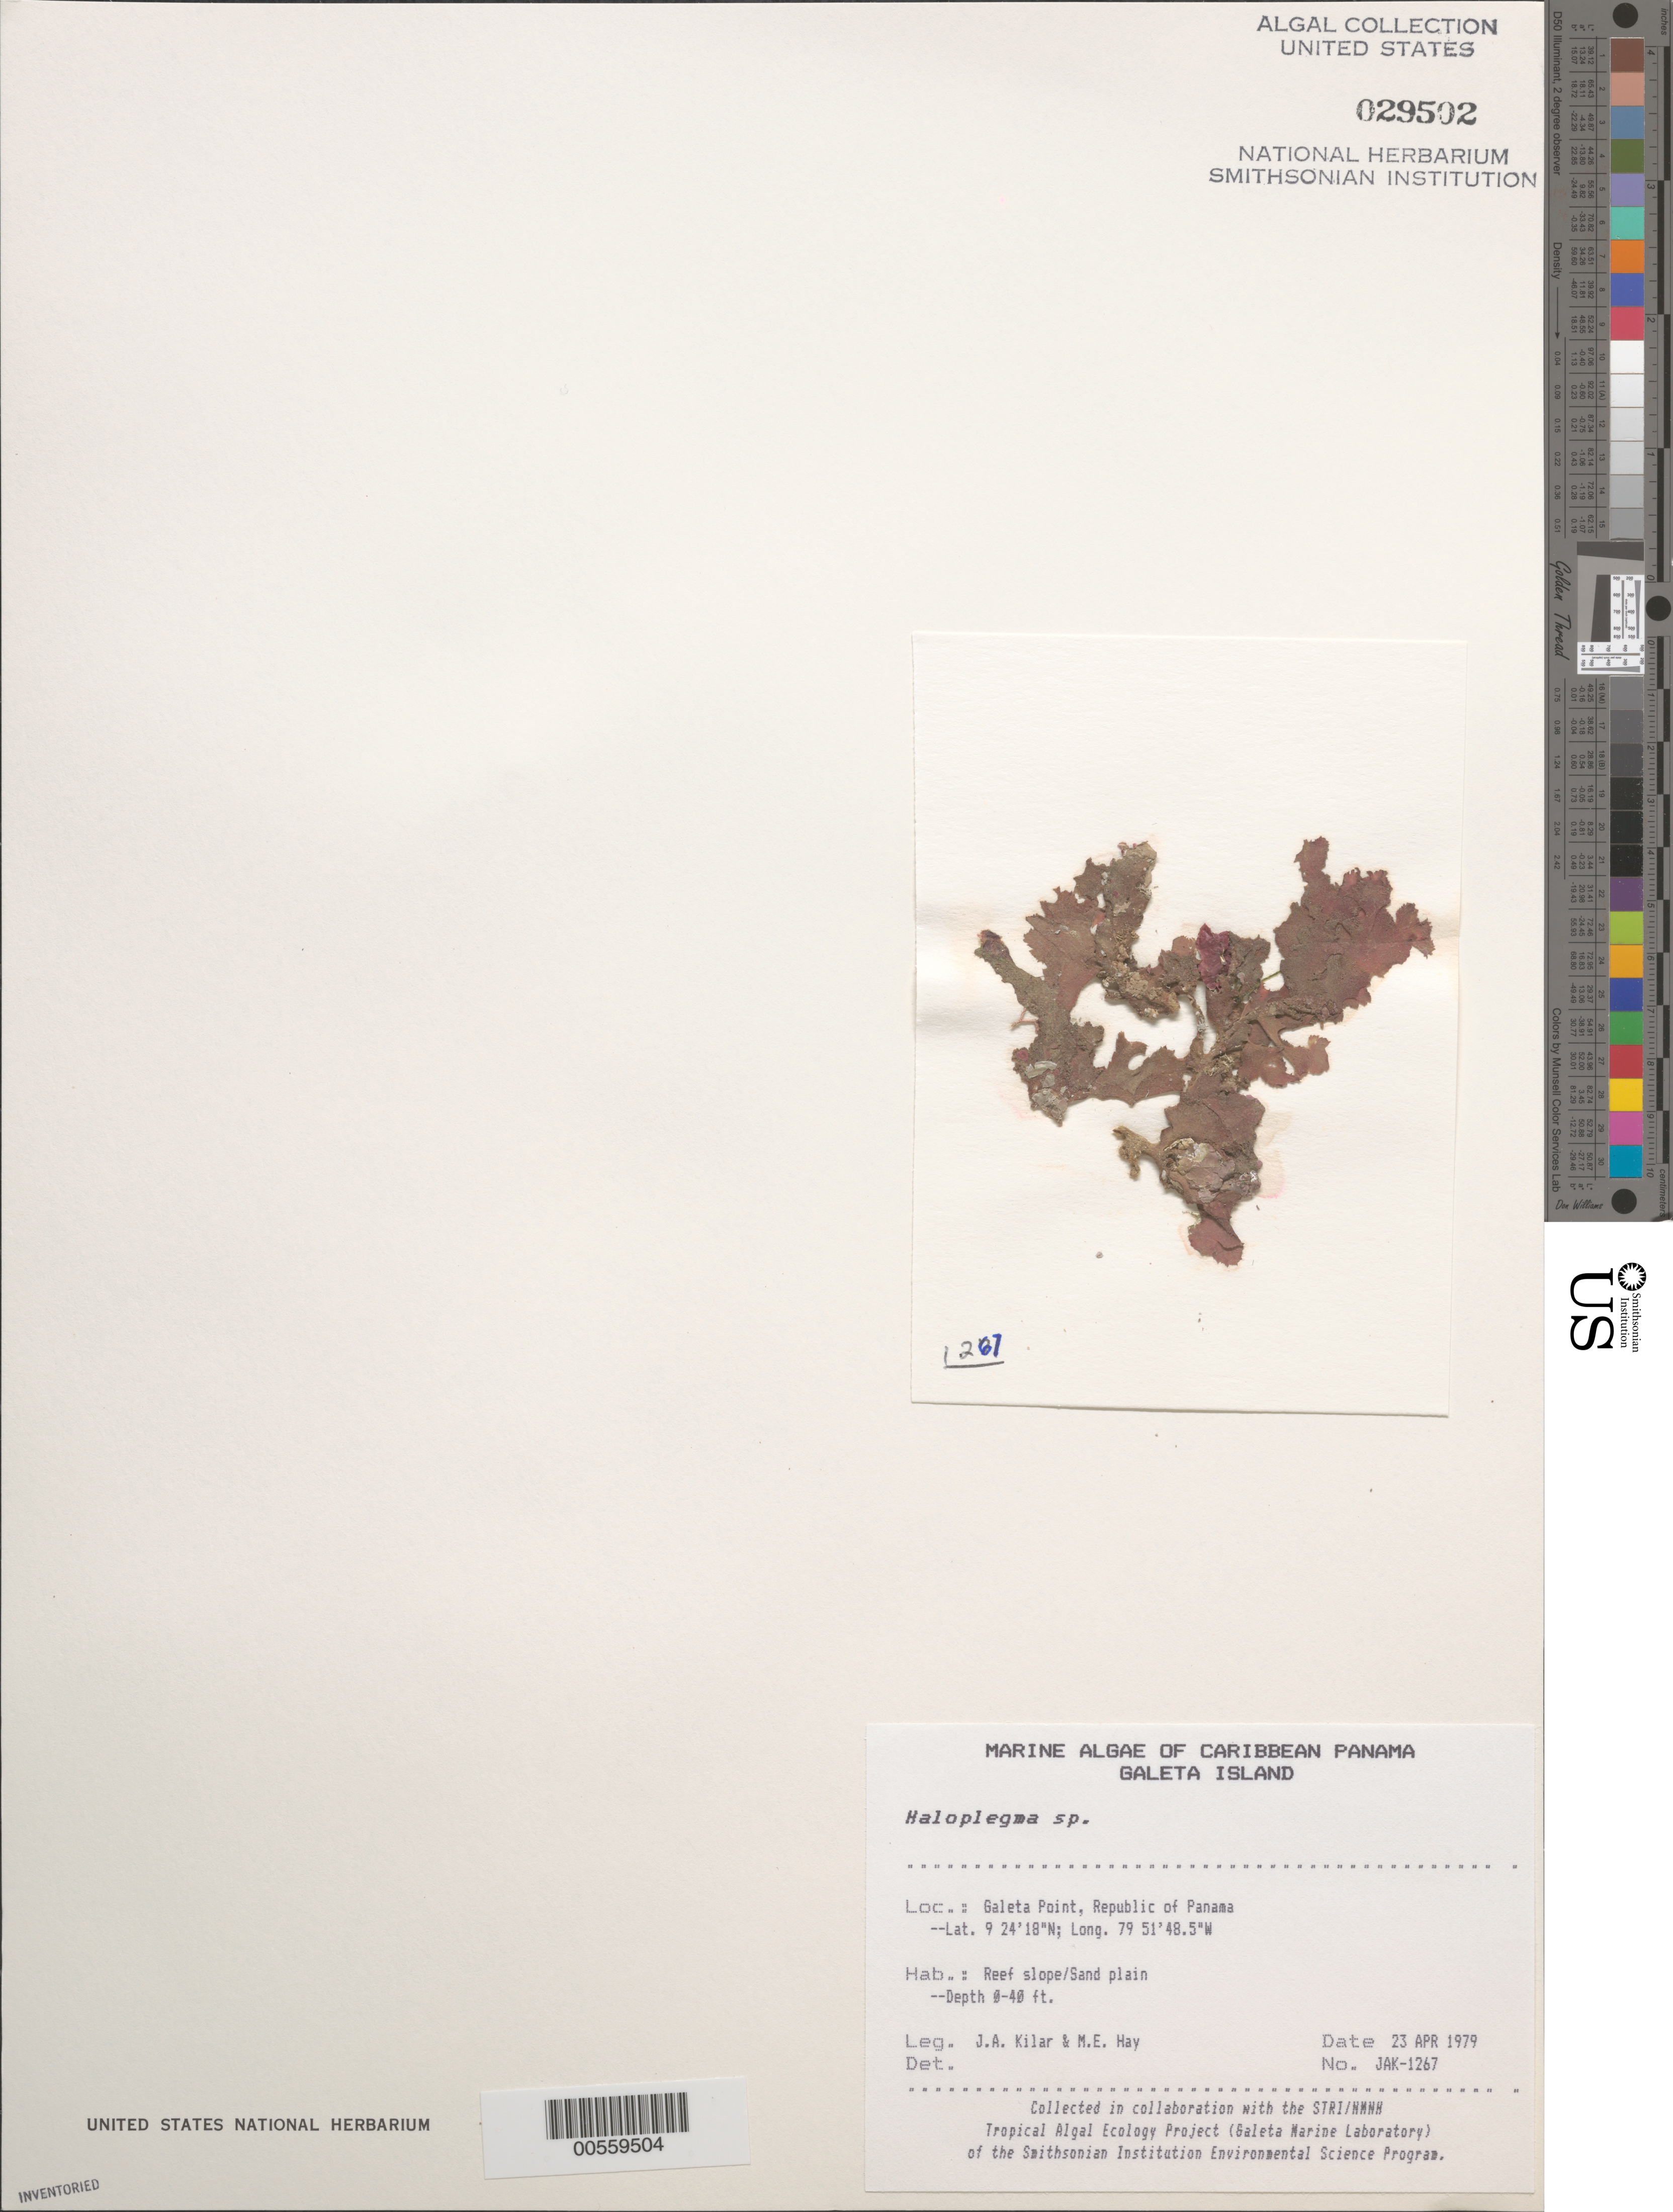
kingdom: Plantae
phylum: Rhodophyta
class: Florideophyceae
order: Ceramiales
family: Wrangeliaceae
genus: Haloplegma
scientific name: Haloplegma sp.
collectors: J. A. Kilar & M. E. Hay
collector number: JAK-1267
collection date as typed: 23 Apr 1979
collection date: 1979-04-23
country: Panama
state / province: Colón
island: Galeta Island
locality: Galeta Point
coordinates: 9 24' 18" N, 79 51' 48.5" W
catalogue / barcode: US 29502